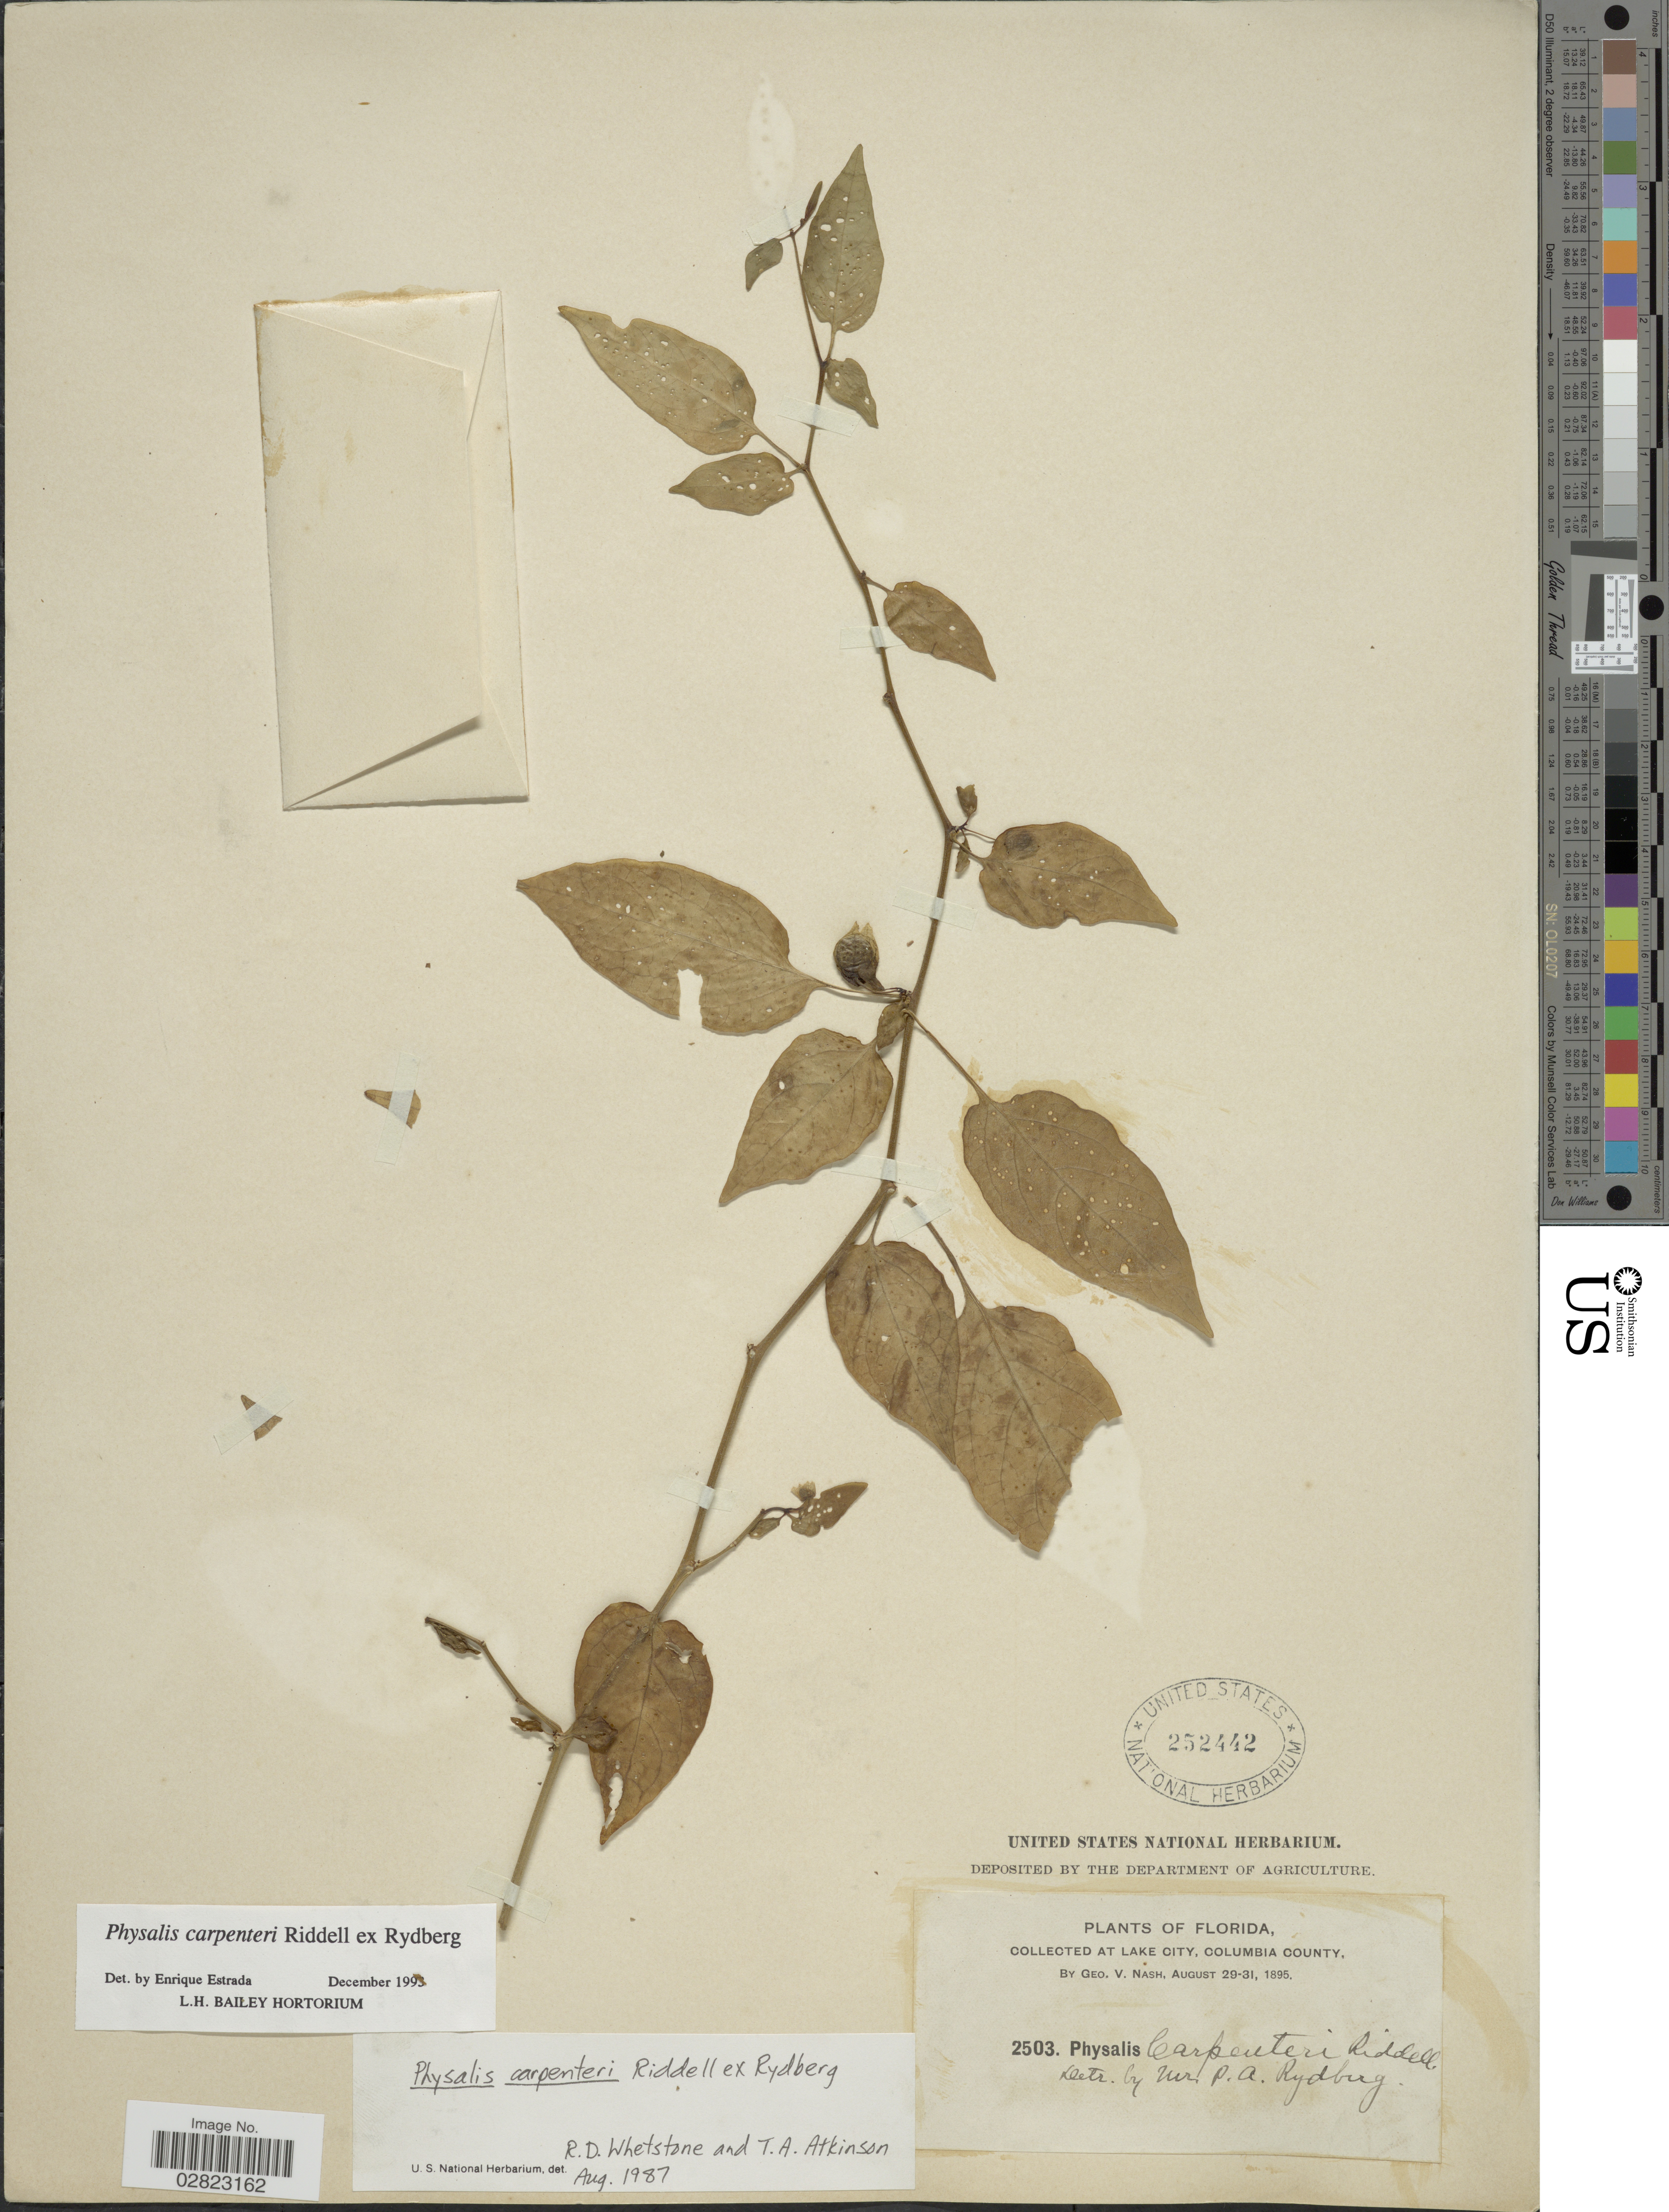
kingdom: Plantae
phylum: Tracheophyta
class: Magnoliopsida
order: Solanales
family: Solanaceae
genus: Physalis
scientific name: Physalis carpenteri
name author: Riddell ex Rydb.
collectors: G. V. Nash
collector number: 2503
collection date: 1895-08-29/1895-08-31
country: United States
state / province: Florida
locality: Lake City, Columbia County.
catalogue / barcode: US 252442